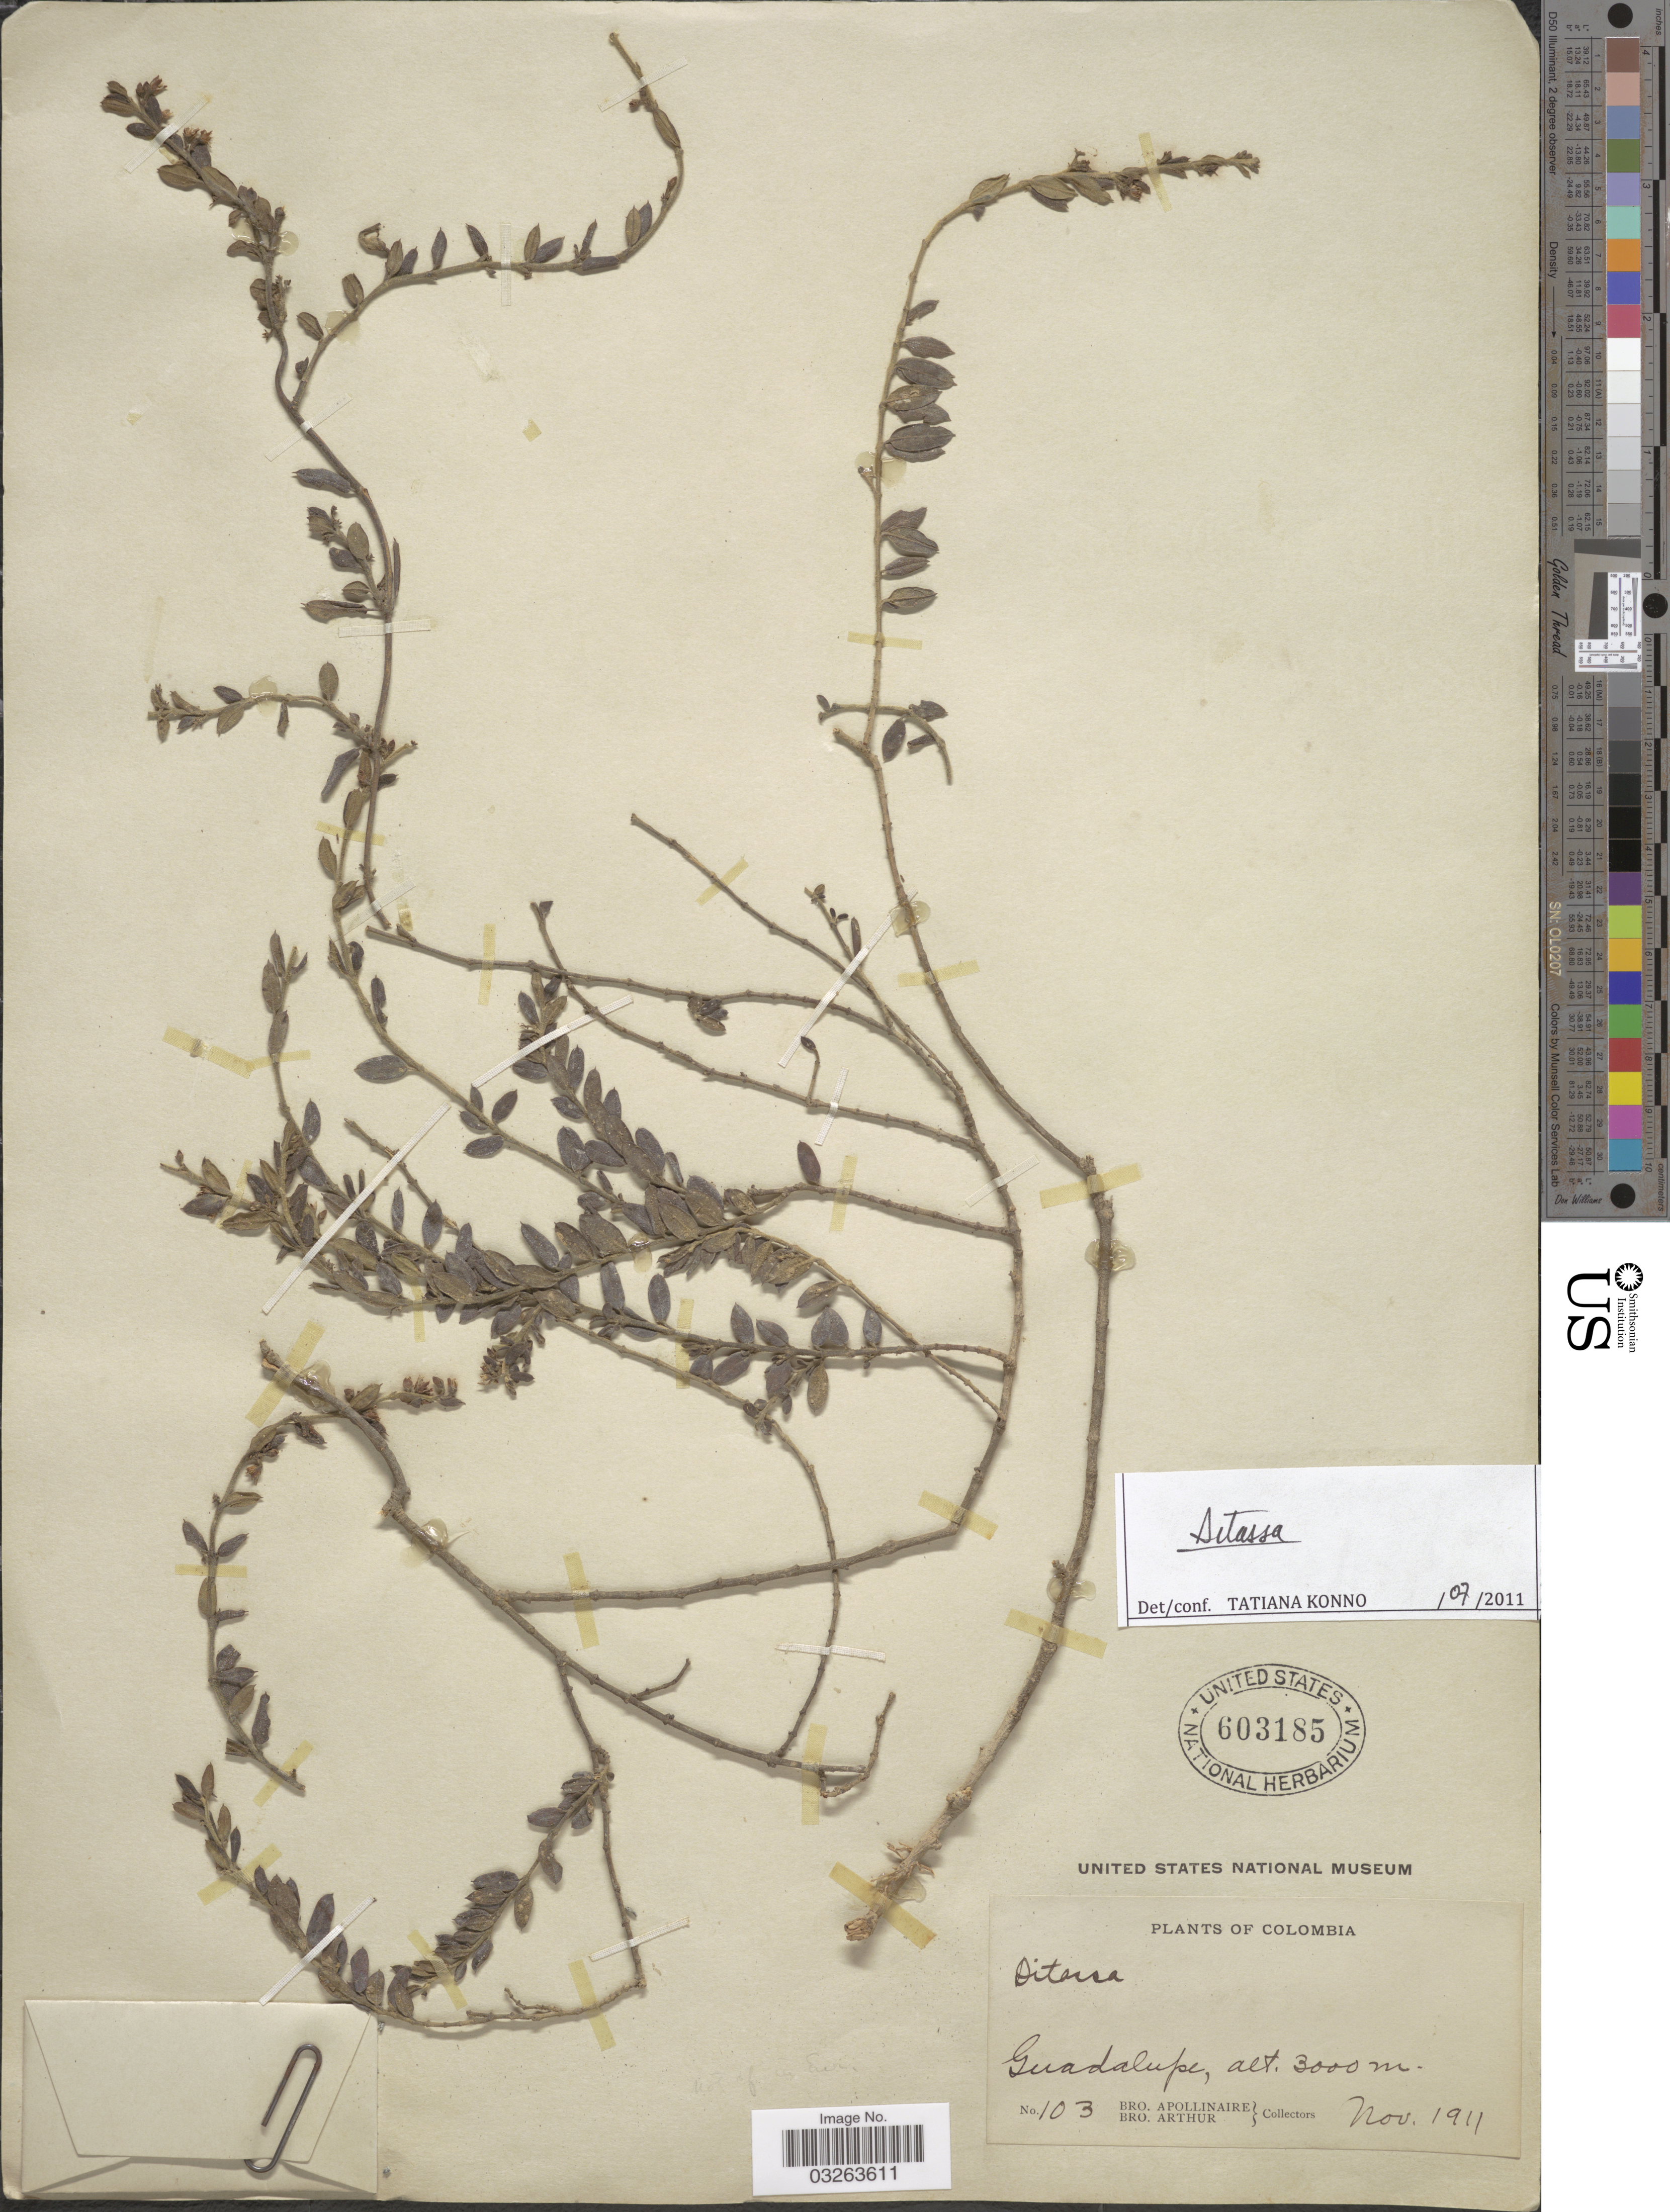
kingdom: Plantae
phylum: Tracheophyta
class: Magnoliopsida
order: Gentianales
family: Apocynaceae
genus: Ditassa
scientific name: Ditassa sp.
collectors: Bro. Apollinaire & Bro. Arthur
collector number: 103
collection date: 1911-11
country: Colombia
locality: Guadalupe.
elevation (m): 3000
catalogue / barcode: US 603185